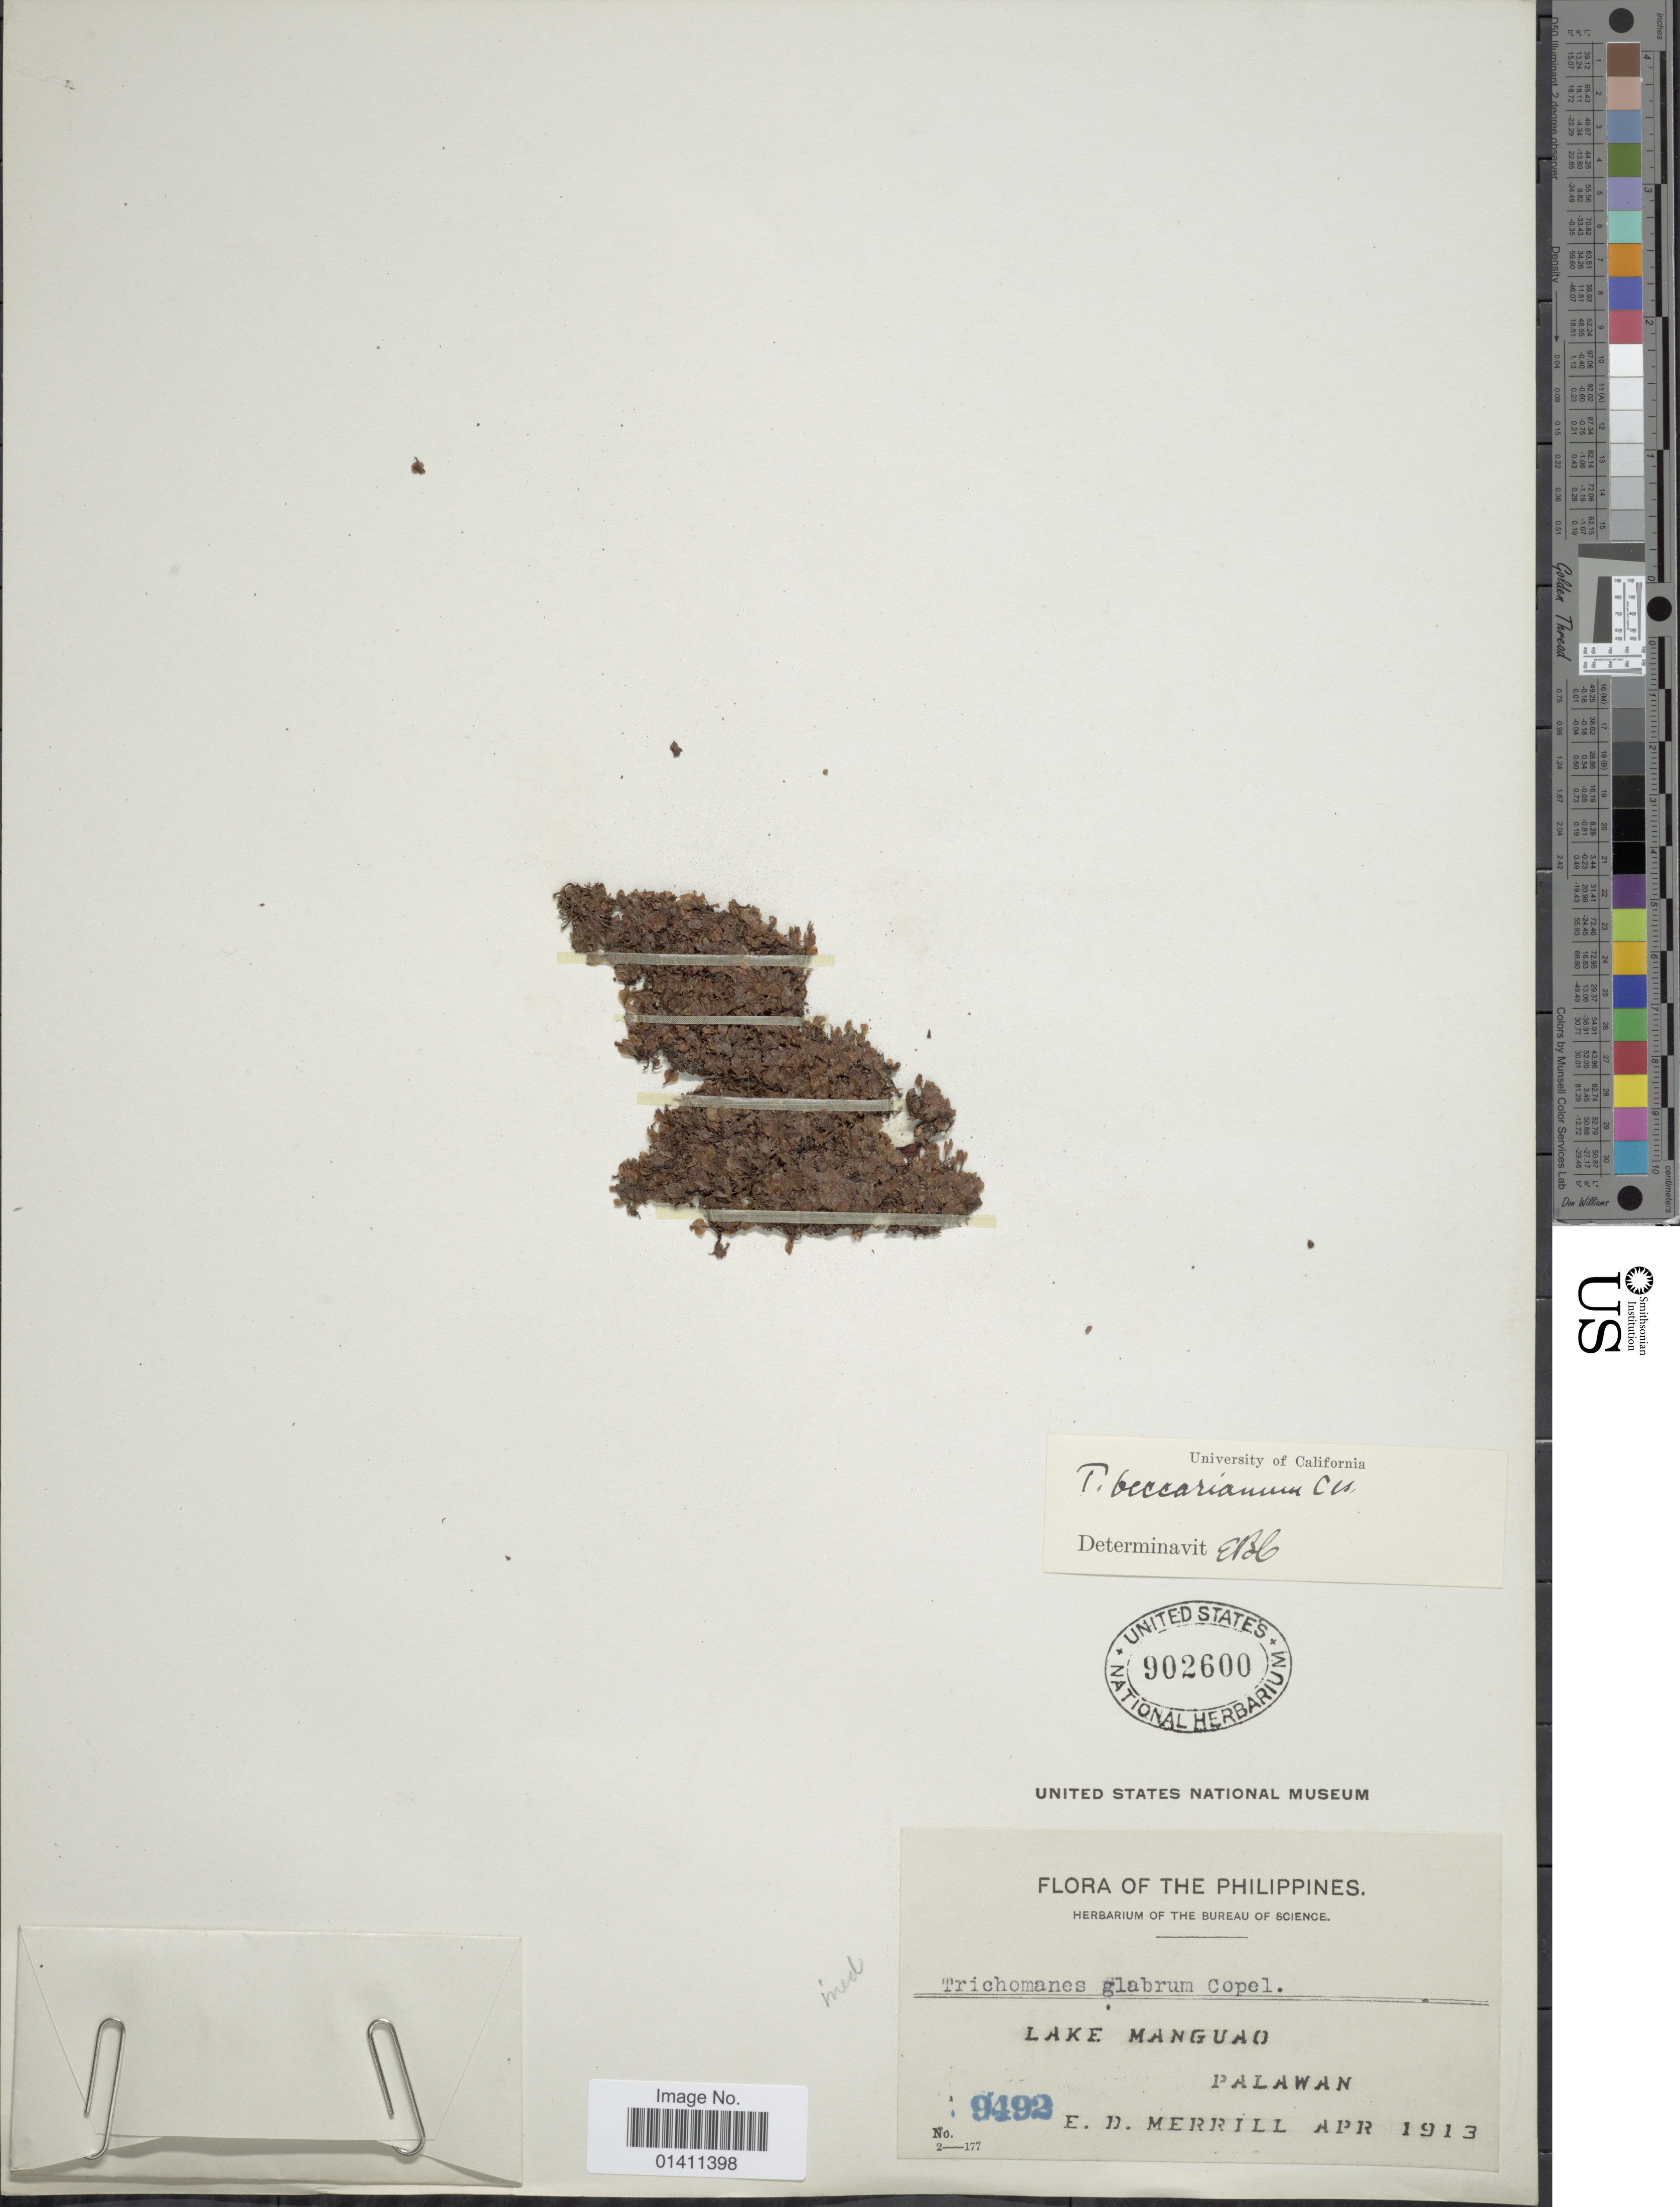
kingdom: Plantae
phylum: Tracheophyta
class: Polypodiopsida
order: Hymenophyllales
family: Hymenophyllaceae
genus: Didymoglossum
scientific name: Didymoglossum beccarianum (Ces.) comb. ined., 2015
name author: (Ces.)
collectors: E. D. Merrill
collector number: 9492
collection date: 1913-04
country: Philippines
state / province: Mimaropa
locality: Lake Manguao. Palawan.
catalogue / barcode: US 902600